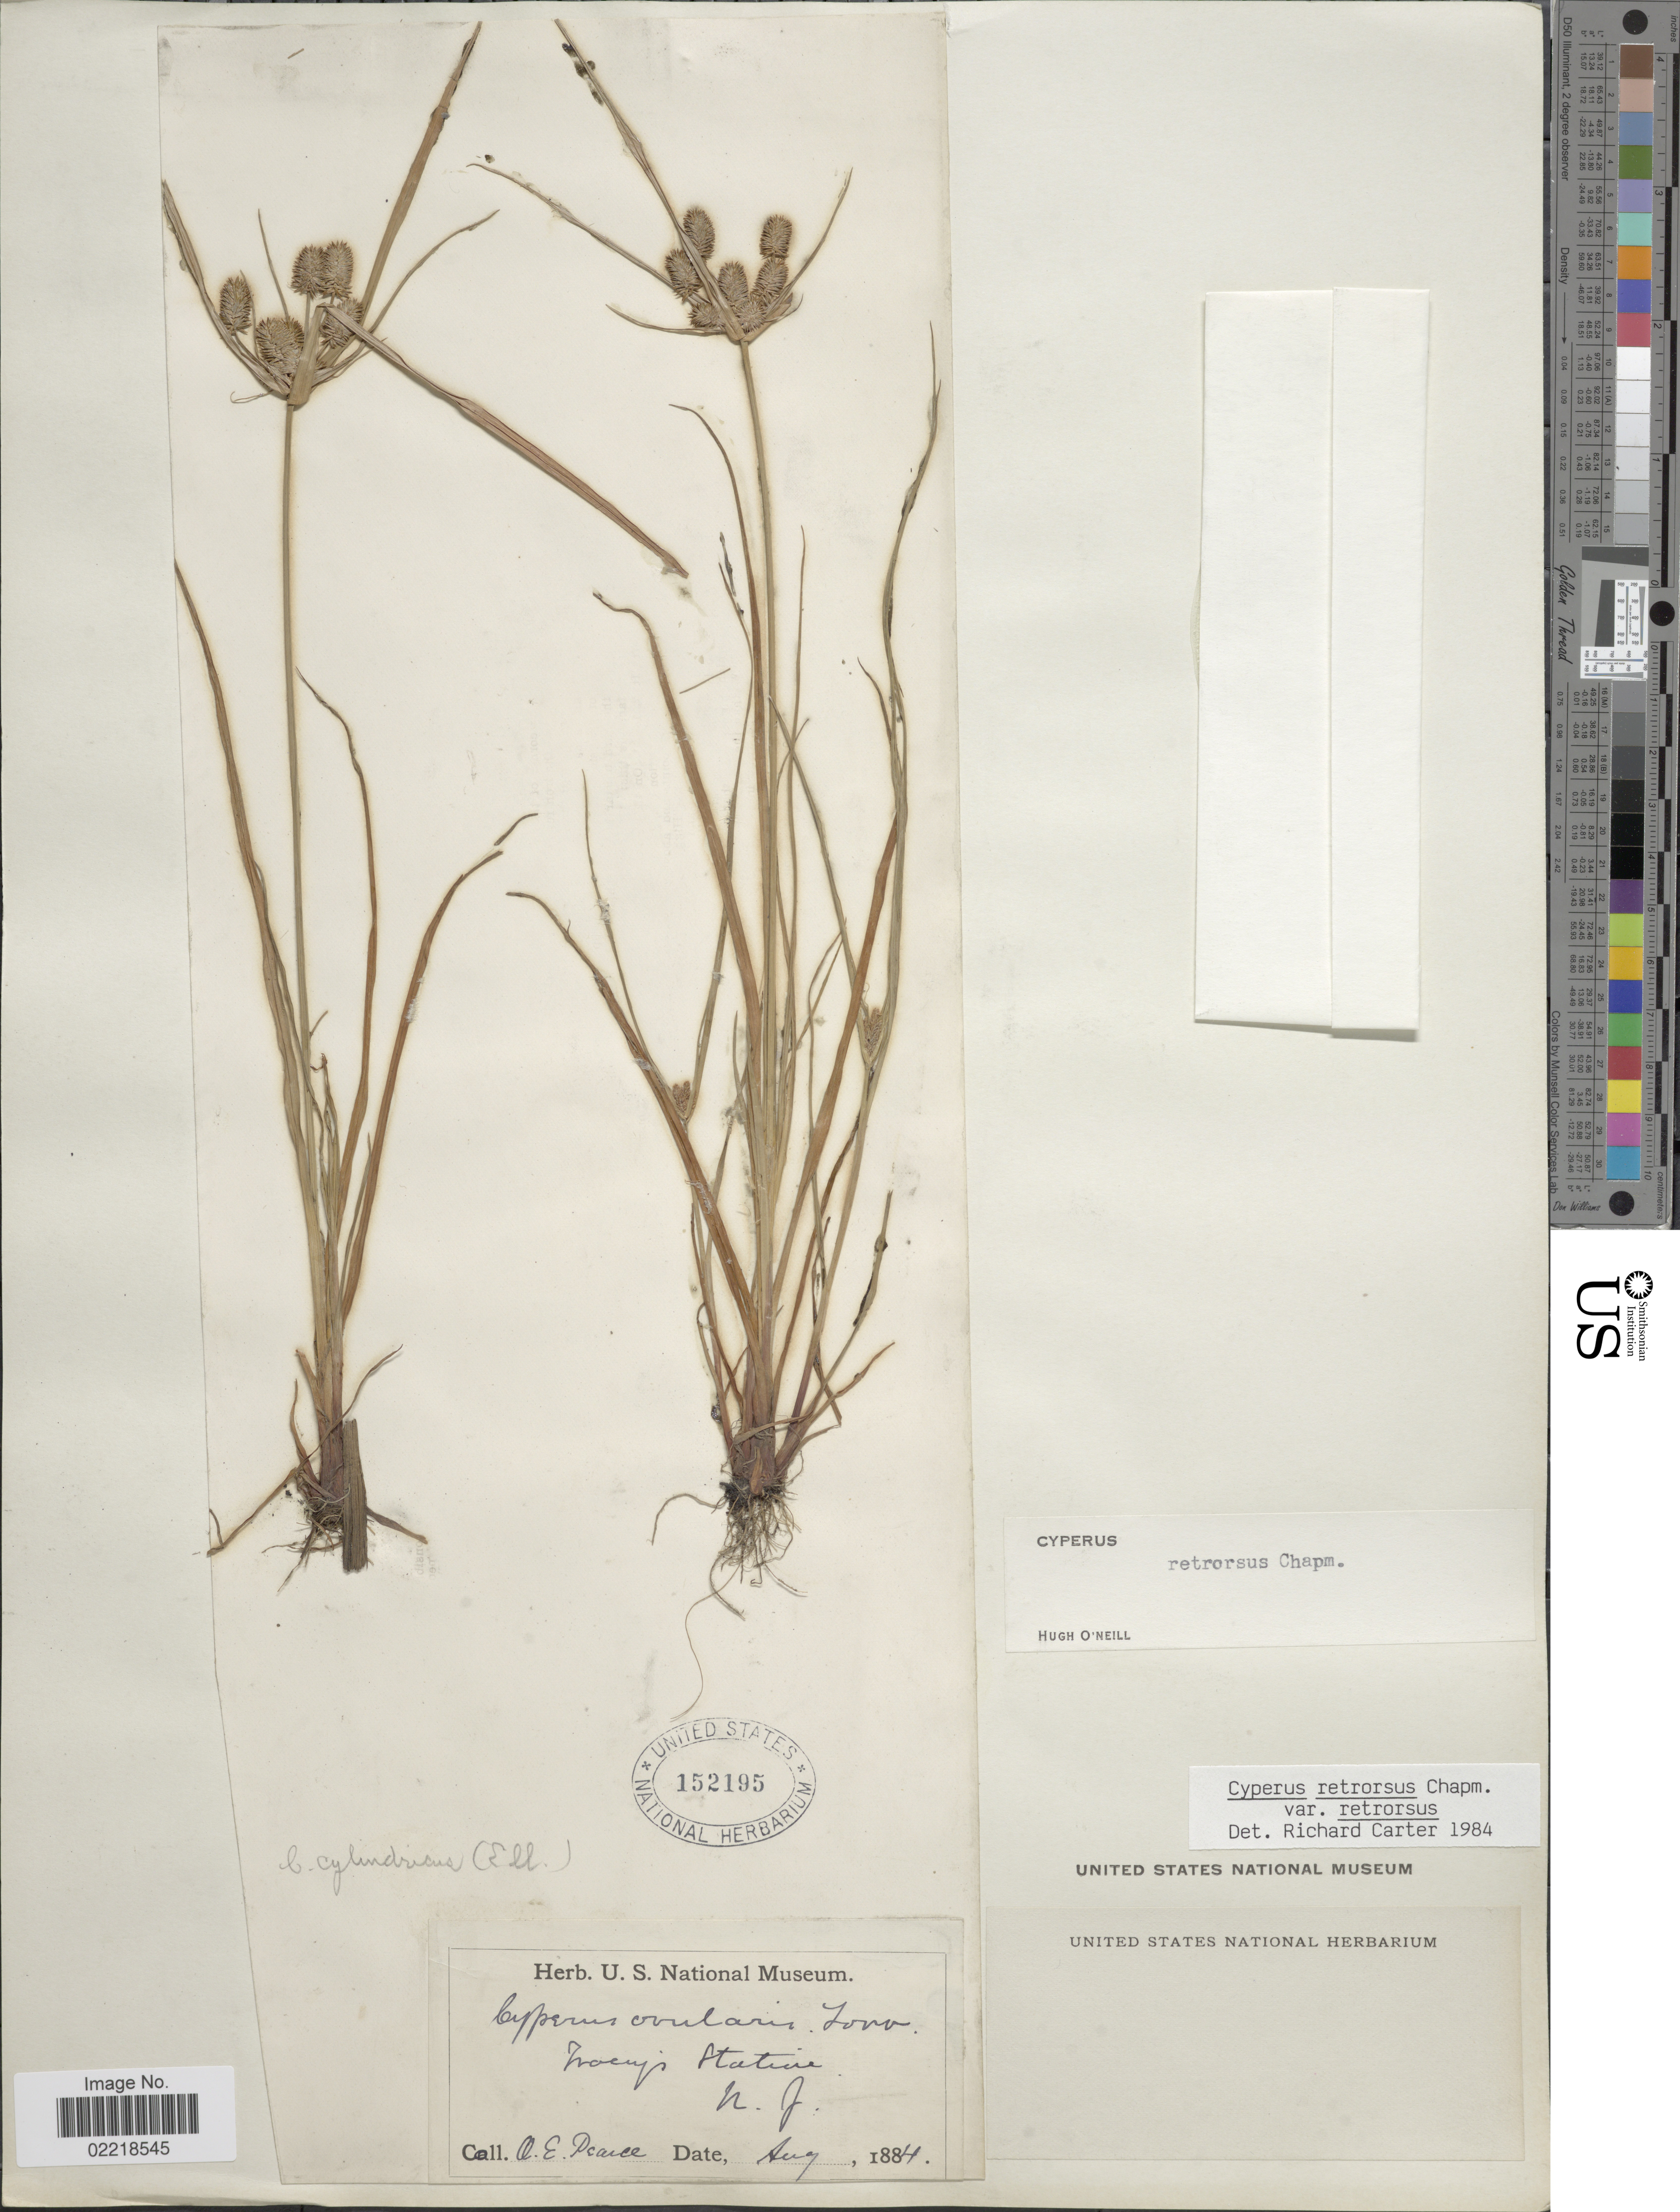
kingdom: Plantae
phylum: Tracheophyta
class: Liliopsida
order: Poales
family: Cyperaceae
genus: Cyperus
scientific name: Cyperus retrorsus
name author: Chapm.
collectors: O. E. Pearce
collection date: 1884-08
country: United States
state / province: New Jersey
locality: Tracy's Station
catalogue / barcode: US 152195